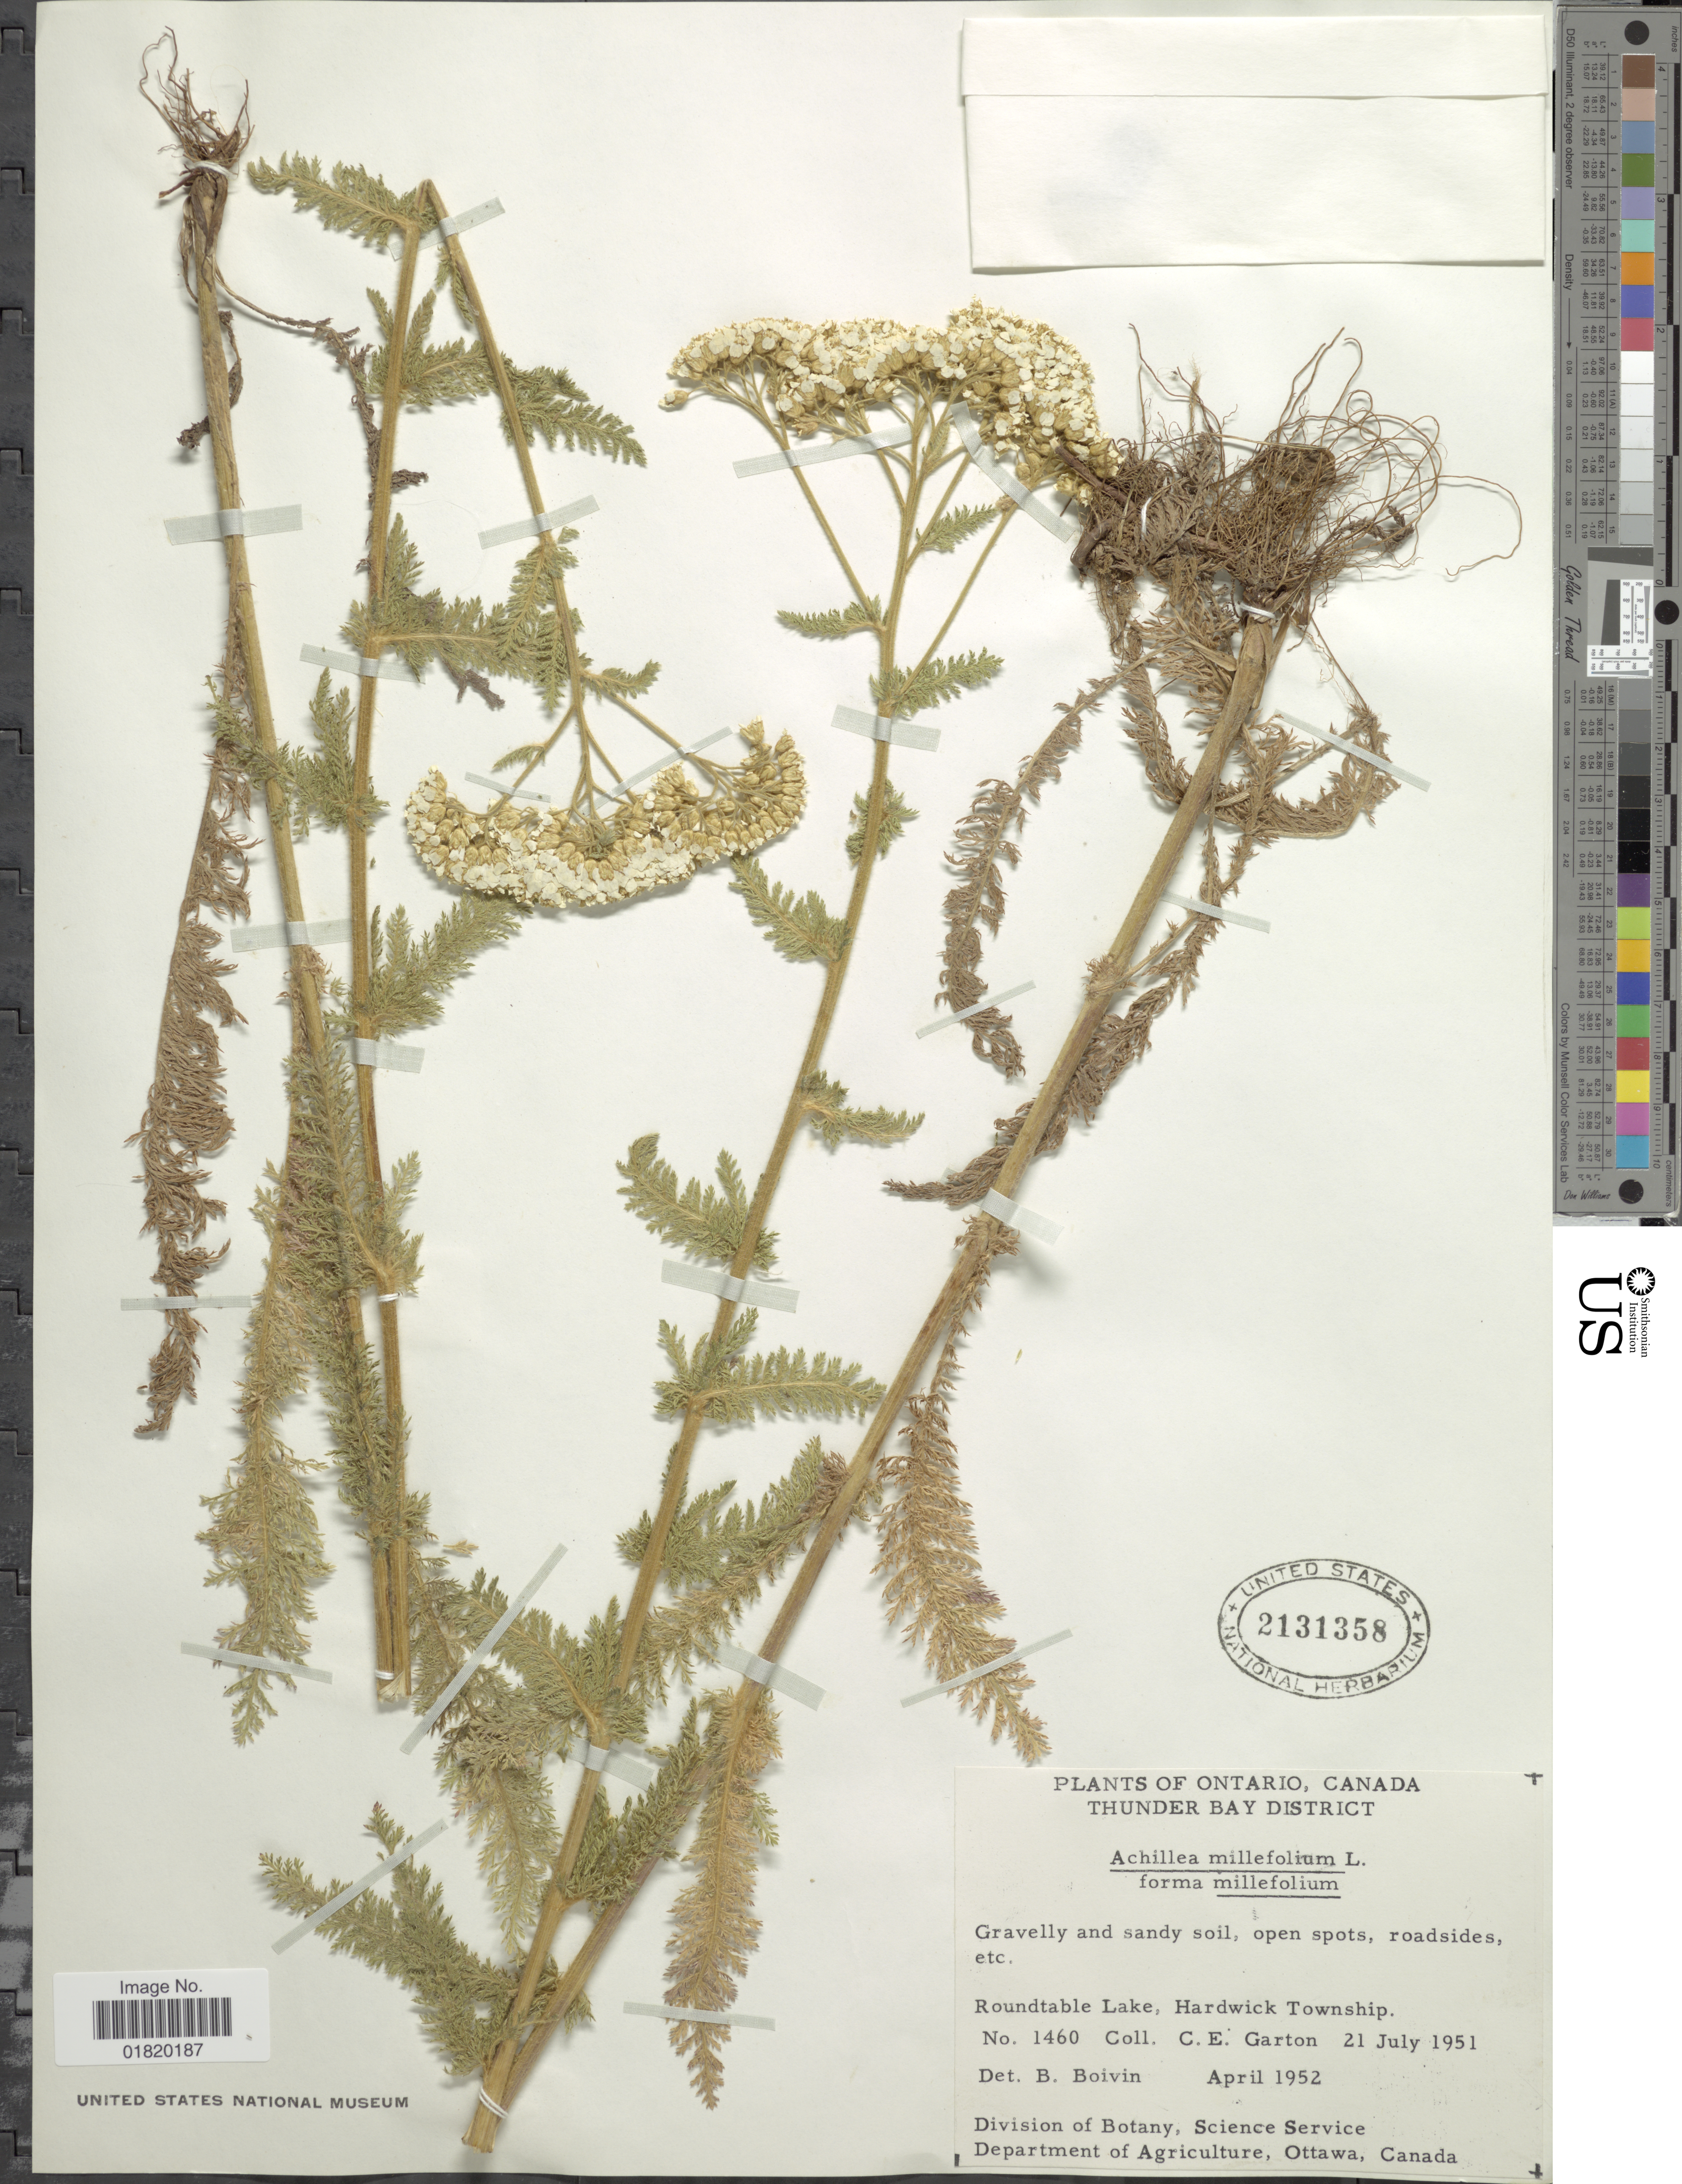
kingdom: Plantae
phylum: Tracheophyta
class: Magnoliopsida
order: Asterales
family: Asteraceae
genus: Achillea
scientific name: Achillea millefolium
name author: L.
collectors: C. E. Garton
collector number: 1460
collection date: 1951-07-21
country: Canada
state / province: Ontario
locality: Thunder Bay District. Roundtable Lake, Hardwick Township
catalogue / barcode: US 2131358